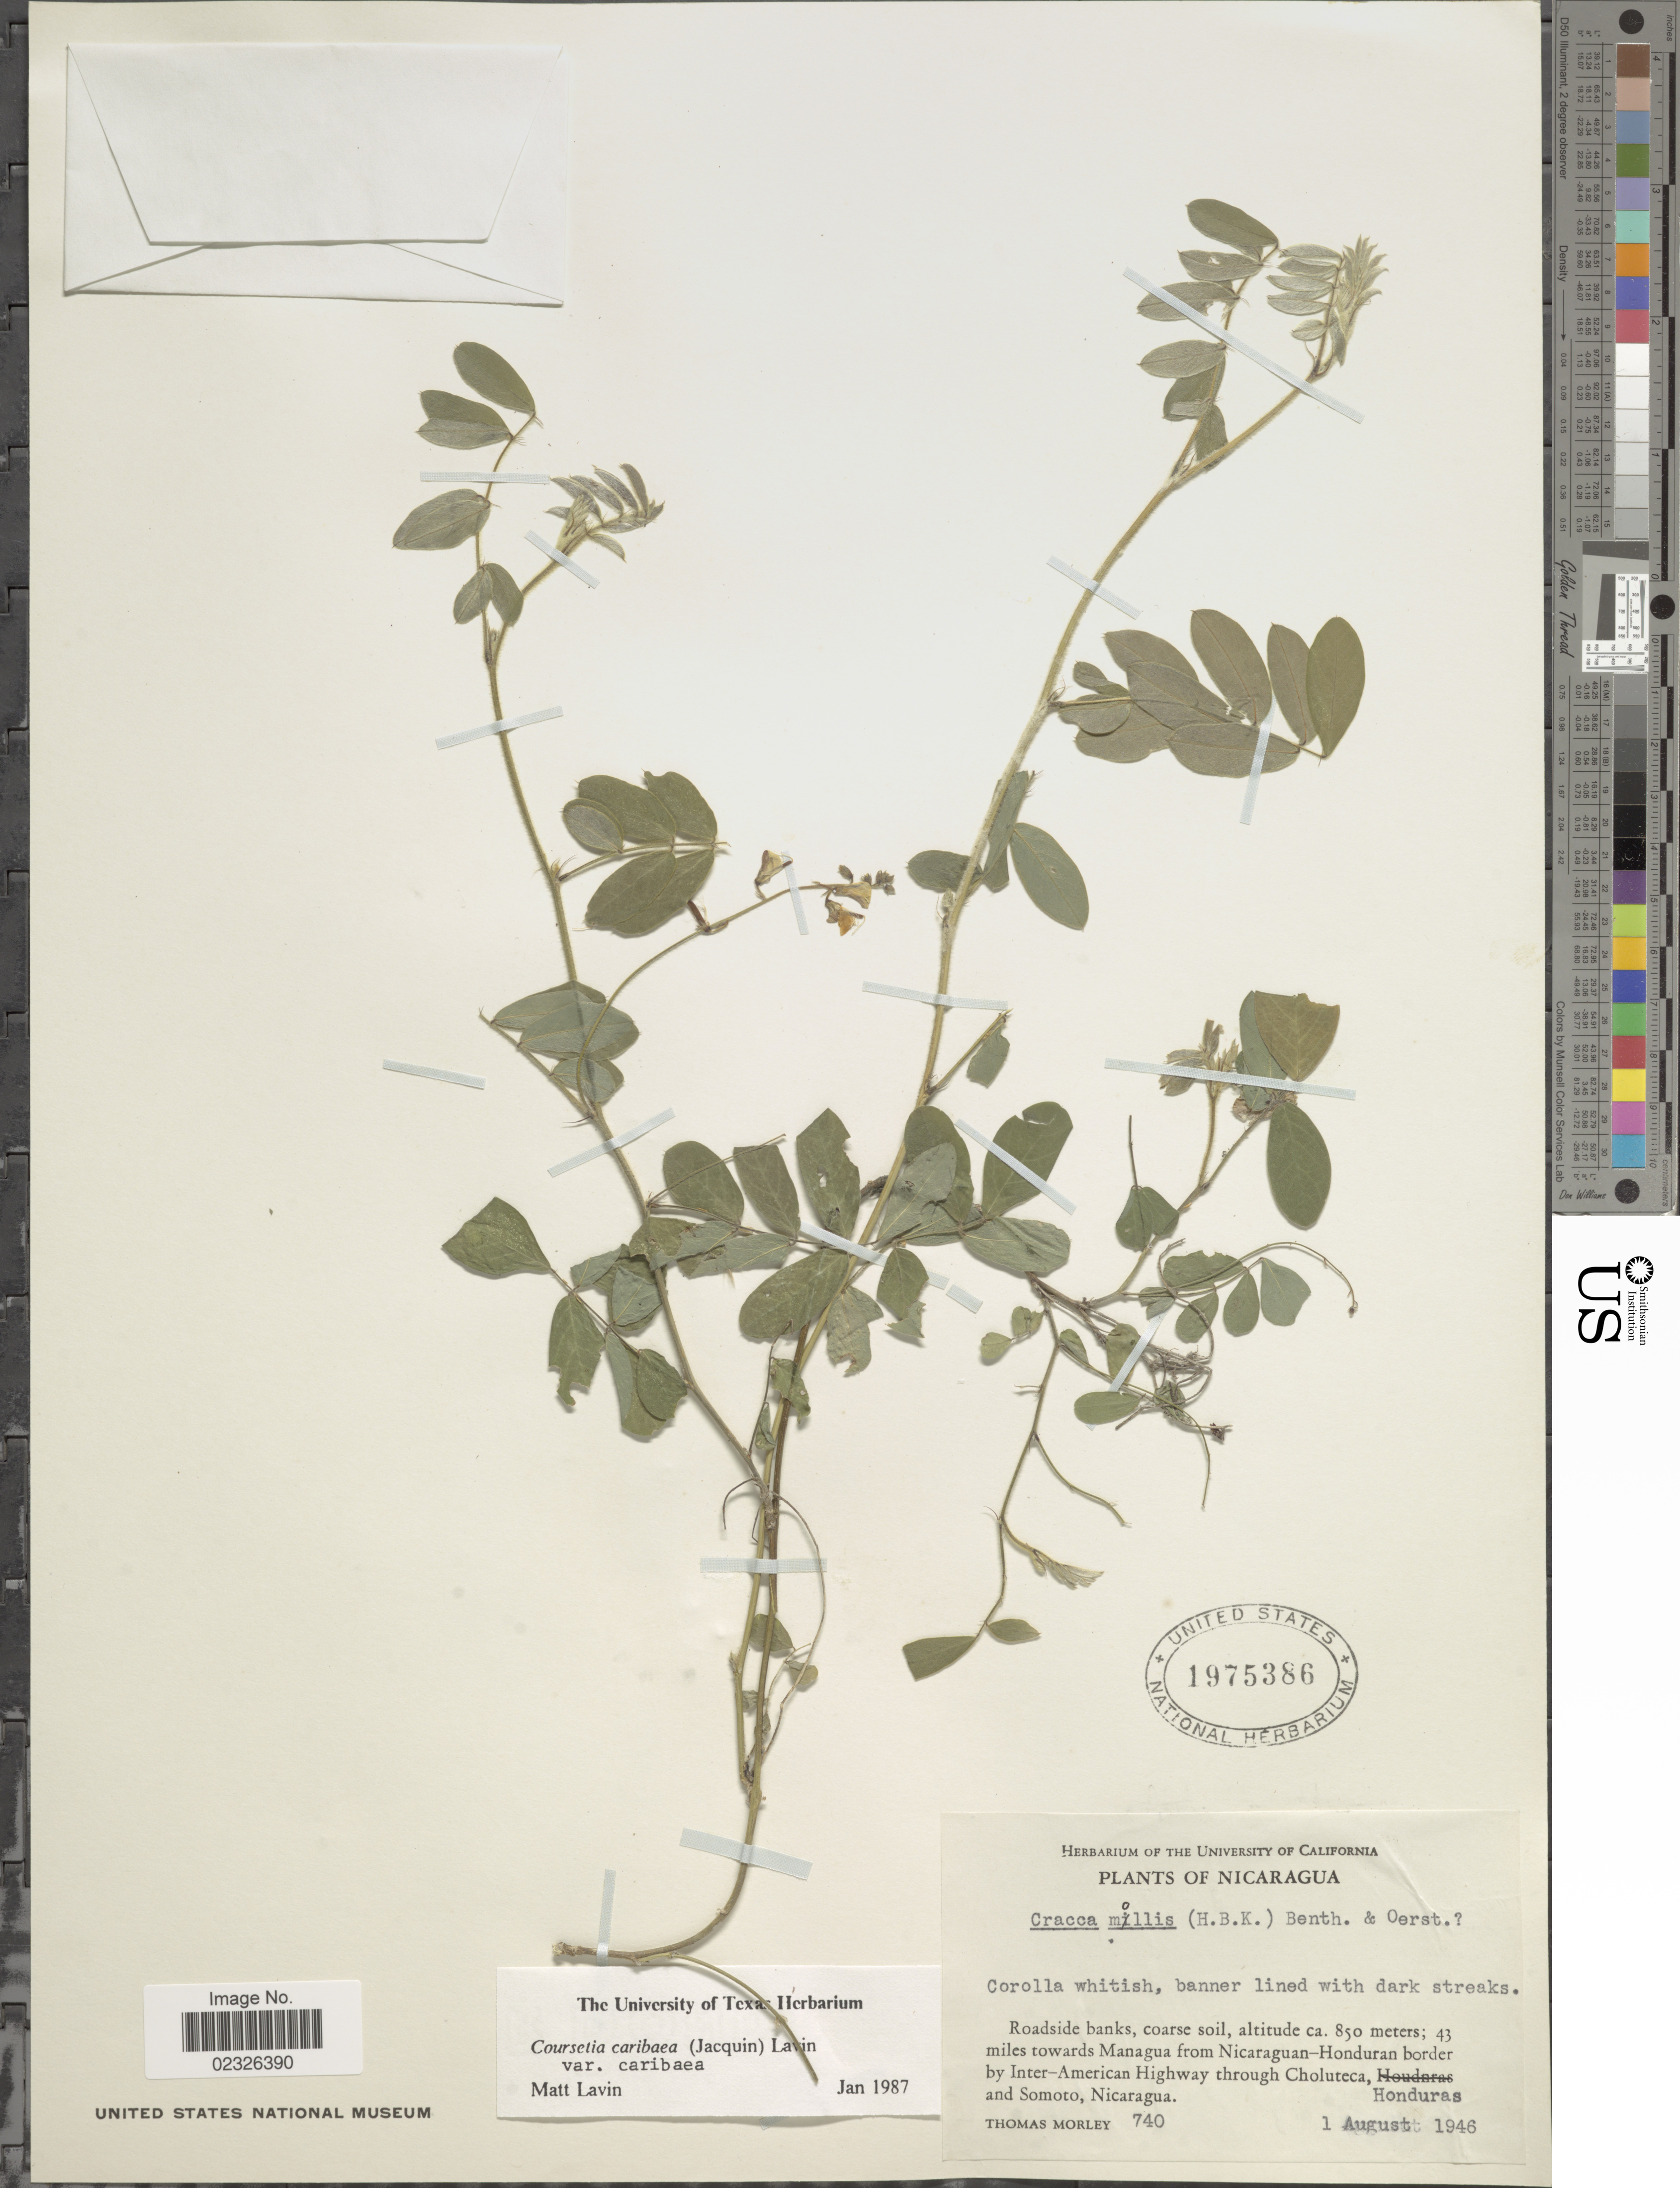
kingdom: Plantae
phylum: Tracheophyta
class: Magnoliopsida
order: Fabales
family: Fabaceae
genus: Coursetia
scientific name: Coursetia caribaea var. caribaea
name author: (Jacq.) Lavin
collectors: T. Morley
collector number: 740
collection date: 1946-08-01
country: Nicaragua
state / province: Managua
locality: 43 miles towards managua from Nicaraguan-Honduran border by Inter-American Highway through Choluteca, Honduras and Somoto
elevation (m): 850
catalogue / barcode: US 1975386